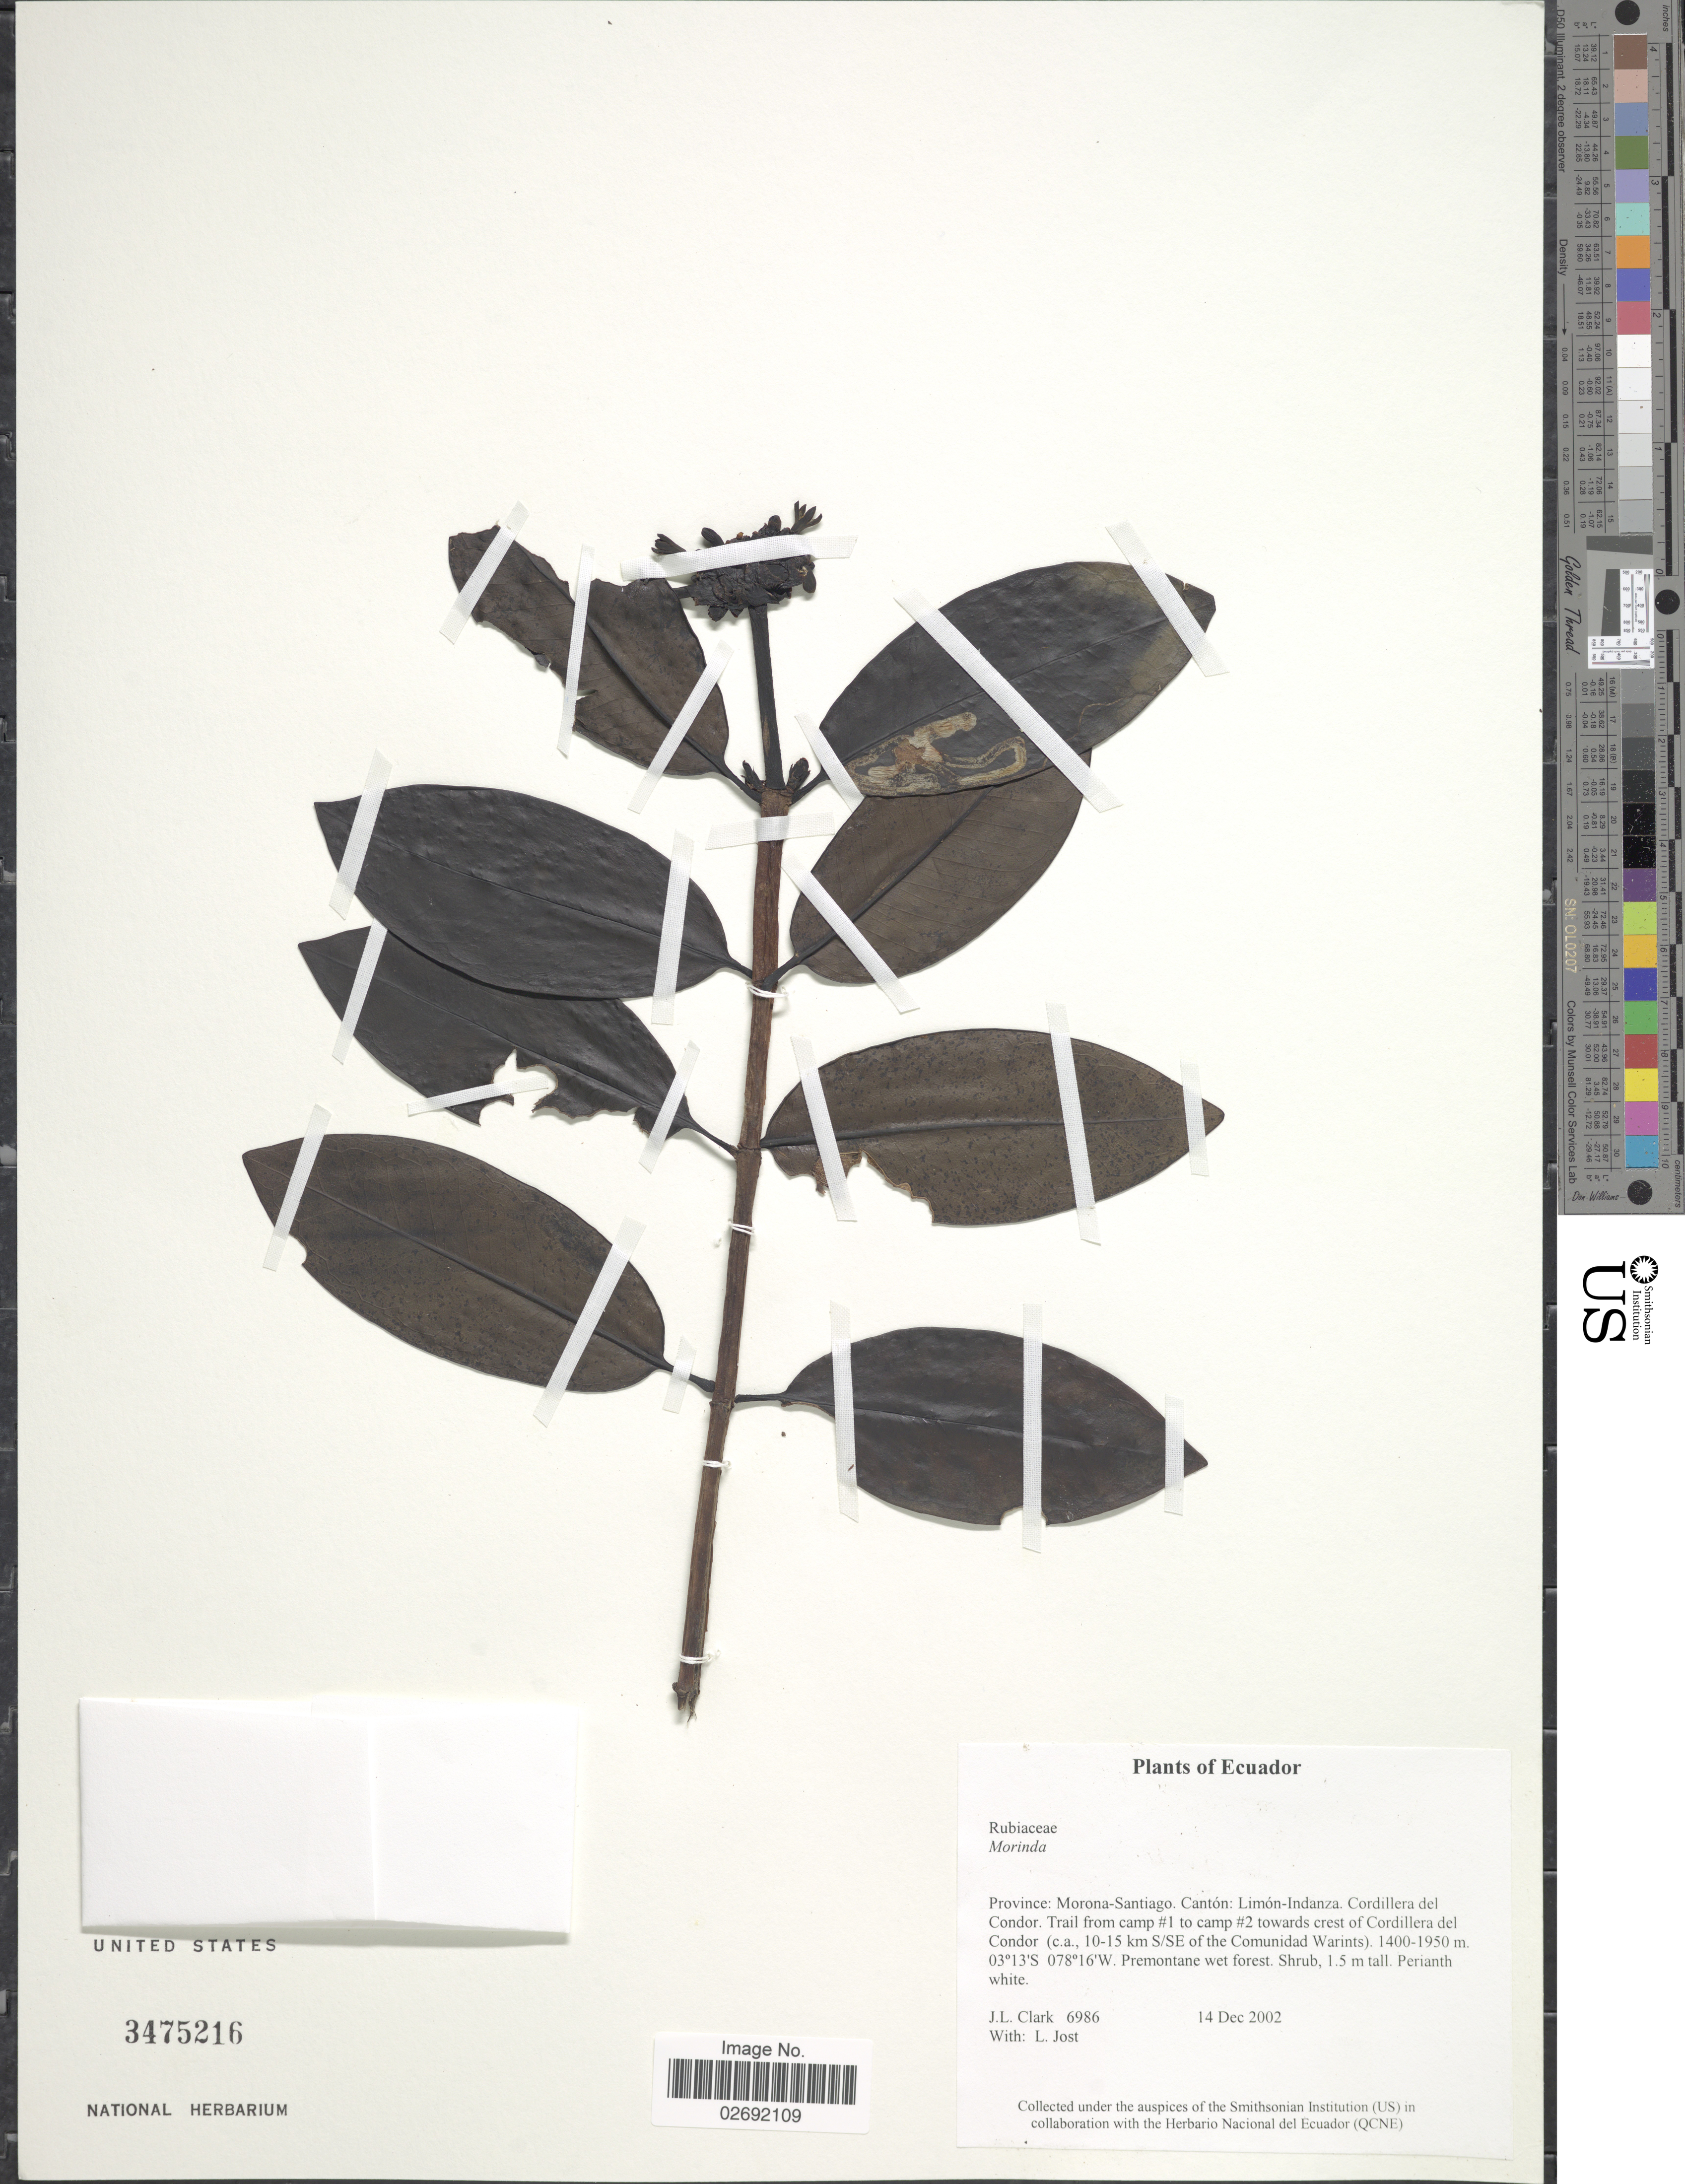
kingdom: Plantae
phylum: Tracheophyta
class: Magnoliopsida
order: Gentianales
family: Rubiaceae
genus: Morinda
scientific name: Morinda sp.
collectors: J. L. Clark & L. Jost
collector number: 6986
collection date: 2002-12-14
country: Ecuador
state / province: Morona-Santiago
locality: Cantón: Limón-Indanza. Cordillera del Condor. Trail from camp #1 to camp #2 towards crest of Cordillera del Condor (ca., 10-15 km S/SE of the Comunidad Warints). Premontane wet forest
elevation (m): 1400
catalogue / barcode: US 3475216